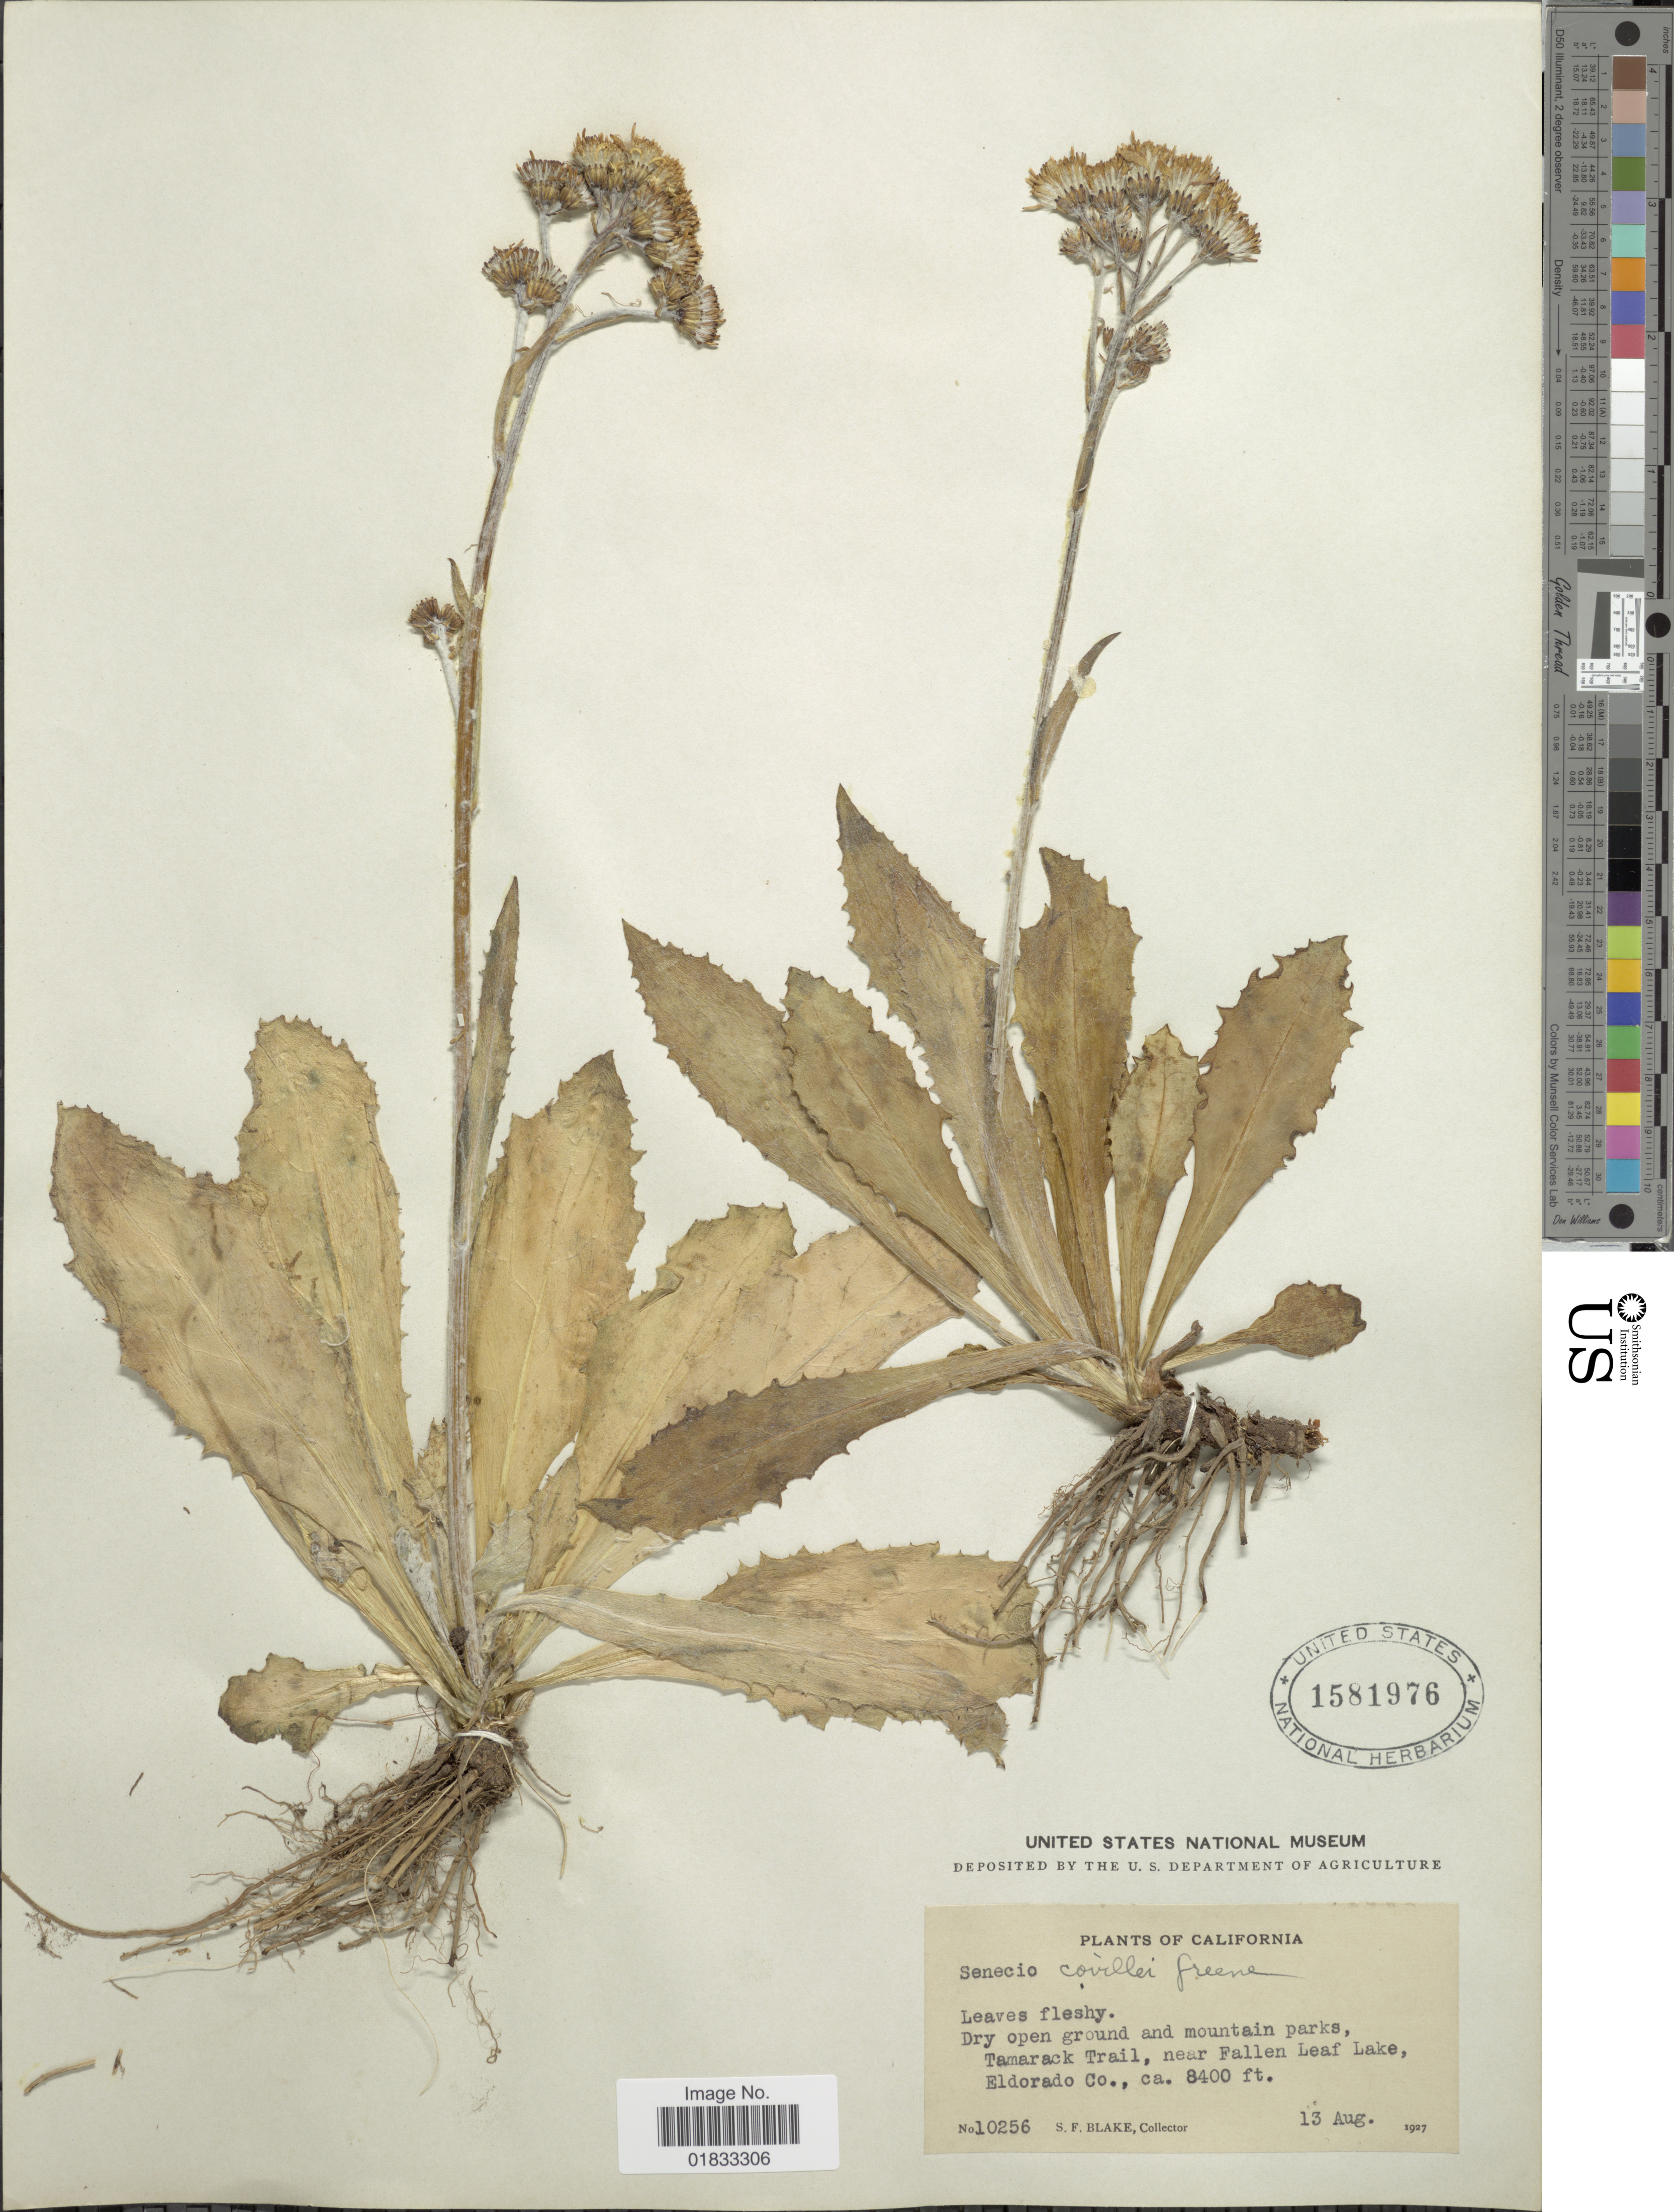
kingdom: Plantae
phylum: Tracheophyta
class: Magnoliopsida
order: Asterales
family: Asteraceae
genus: Senecio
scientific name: Senecio scorzonella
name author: Greene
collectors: S. Blake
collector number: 10256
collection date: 1927-08-13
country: United States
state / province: California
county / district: El Dorado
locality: Tamarack Trail, near Fallen Leaf Lake, Eldorado Co.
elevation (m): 2560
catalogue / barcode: US 1581976